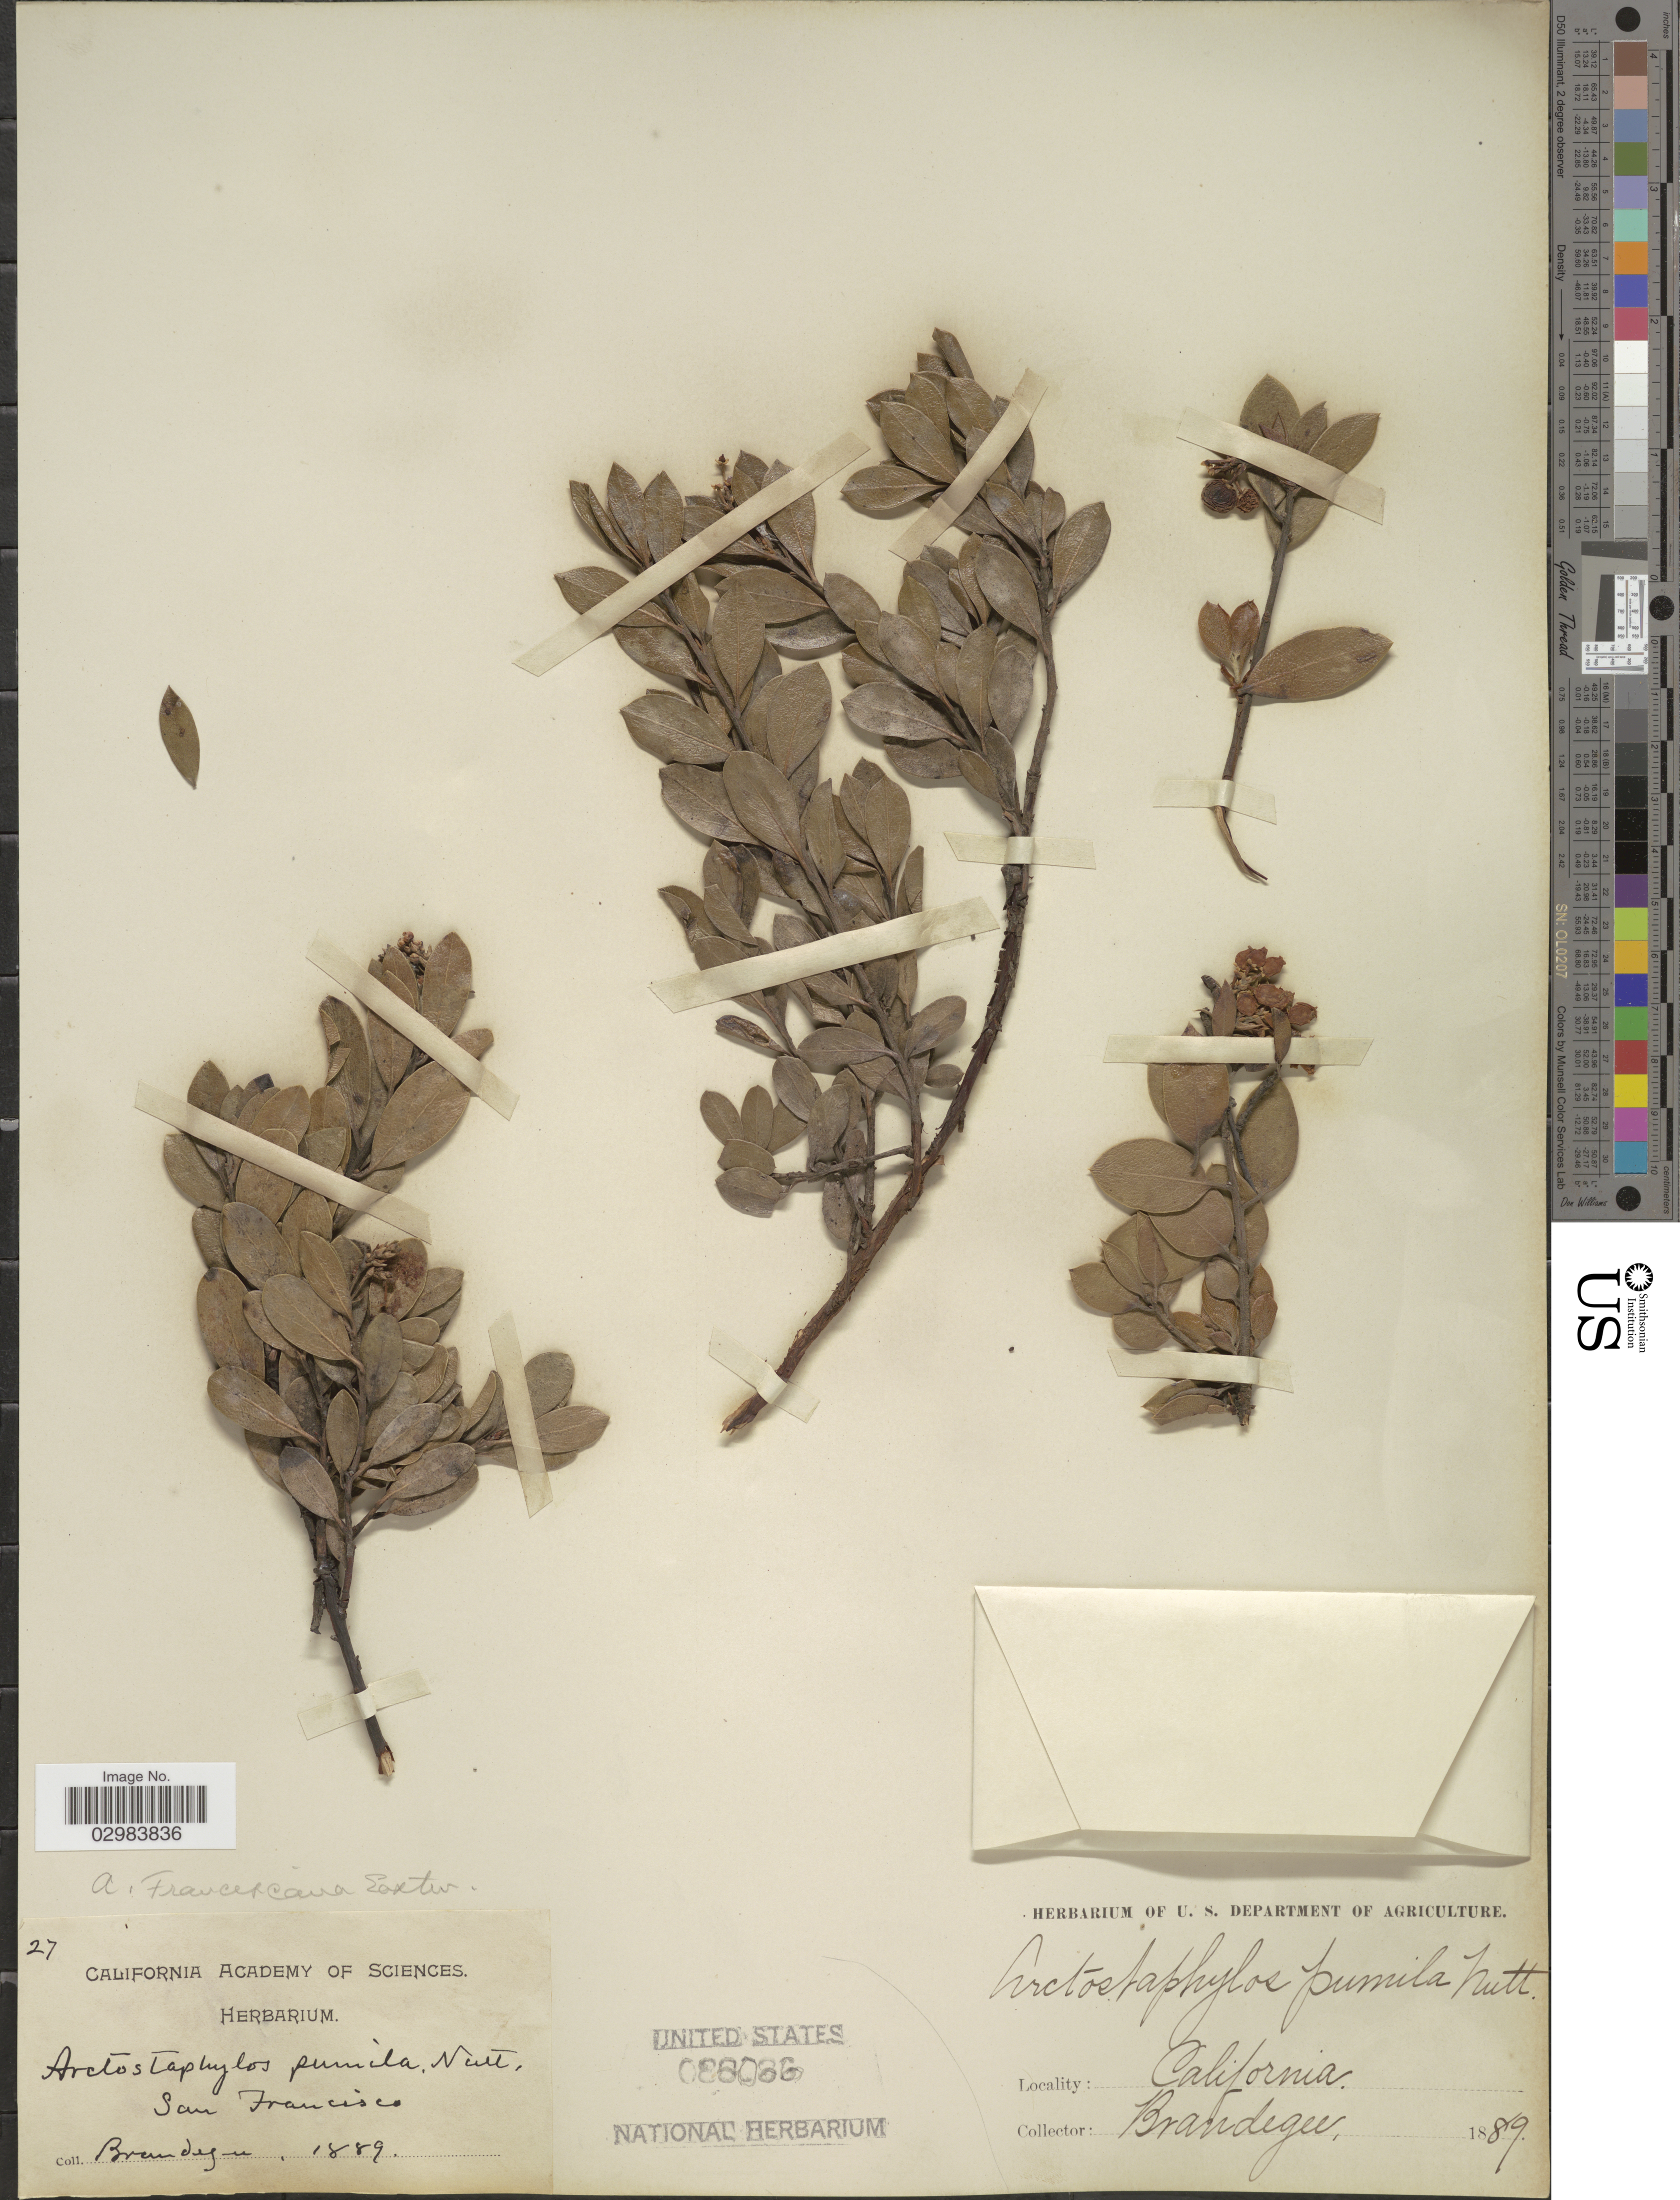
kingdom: Plantae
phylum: Tracheophyta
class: Magnoliopsida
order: Ericales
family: Ericaceae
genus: Arctostaphylos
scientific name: Arctostaphylos franciscana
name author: Eastw.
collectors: -- Brandegee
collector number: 27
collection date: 1889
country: United States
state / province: California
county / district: San Francisco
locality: San Francisco.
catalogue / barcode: US 88086